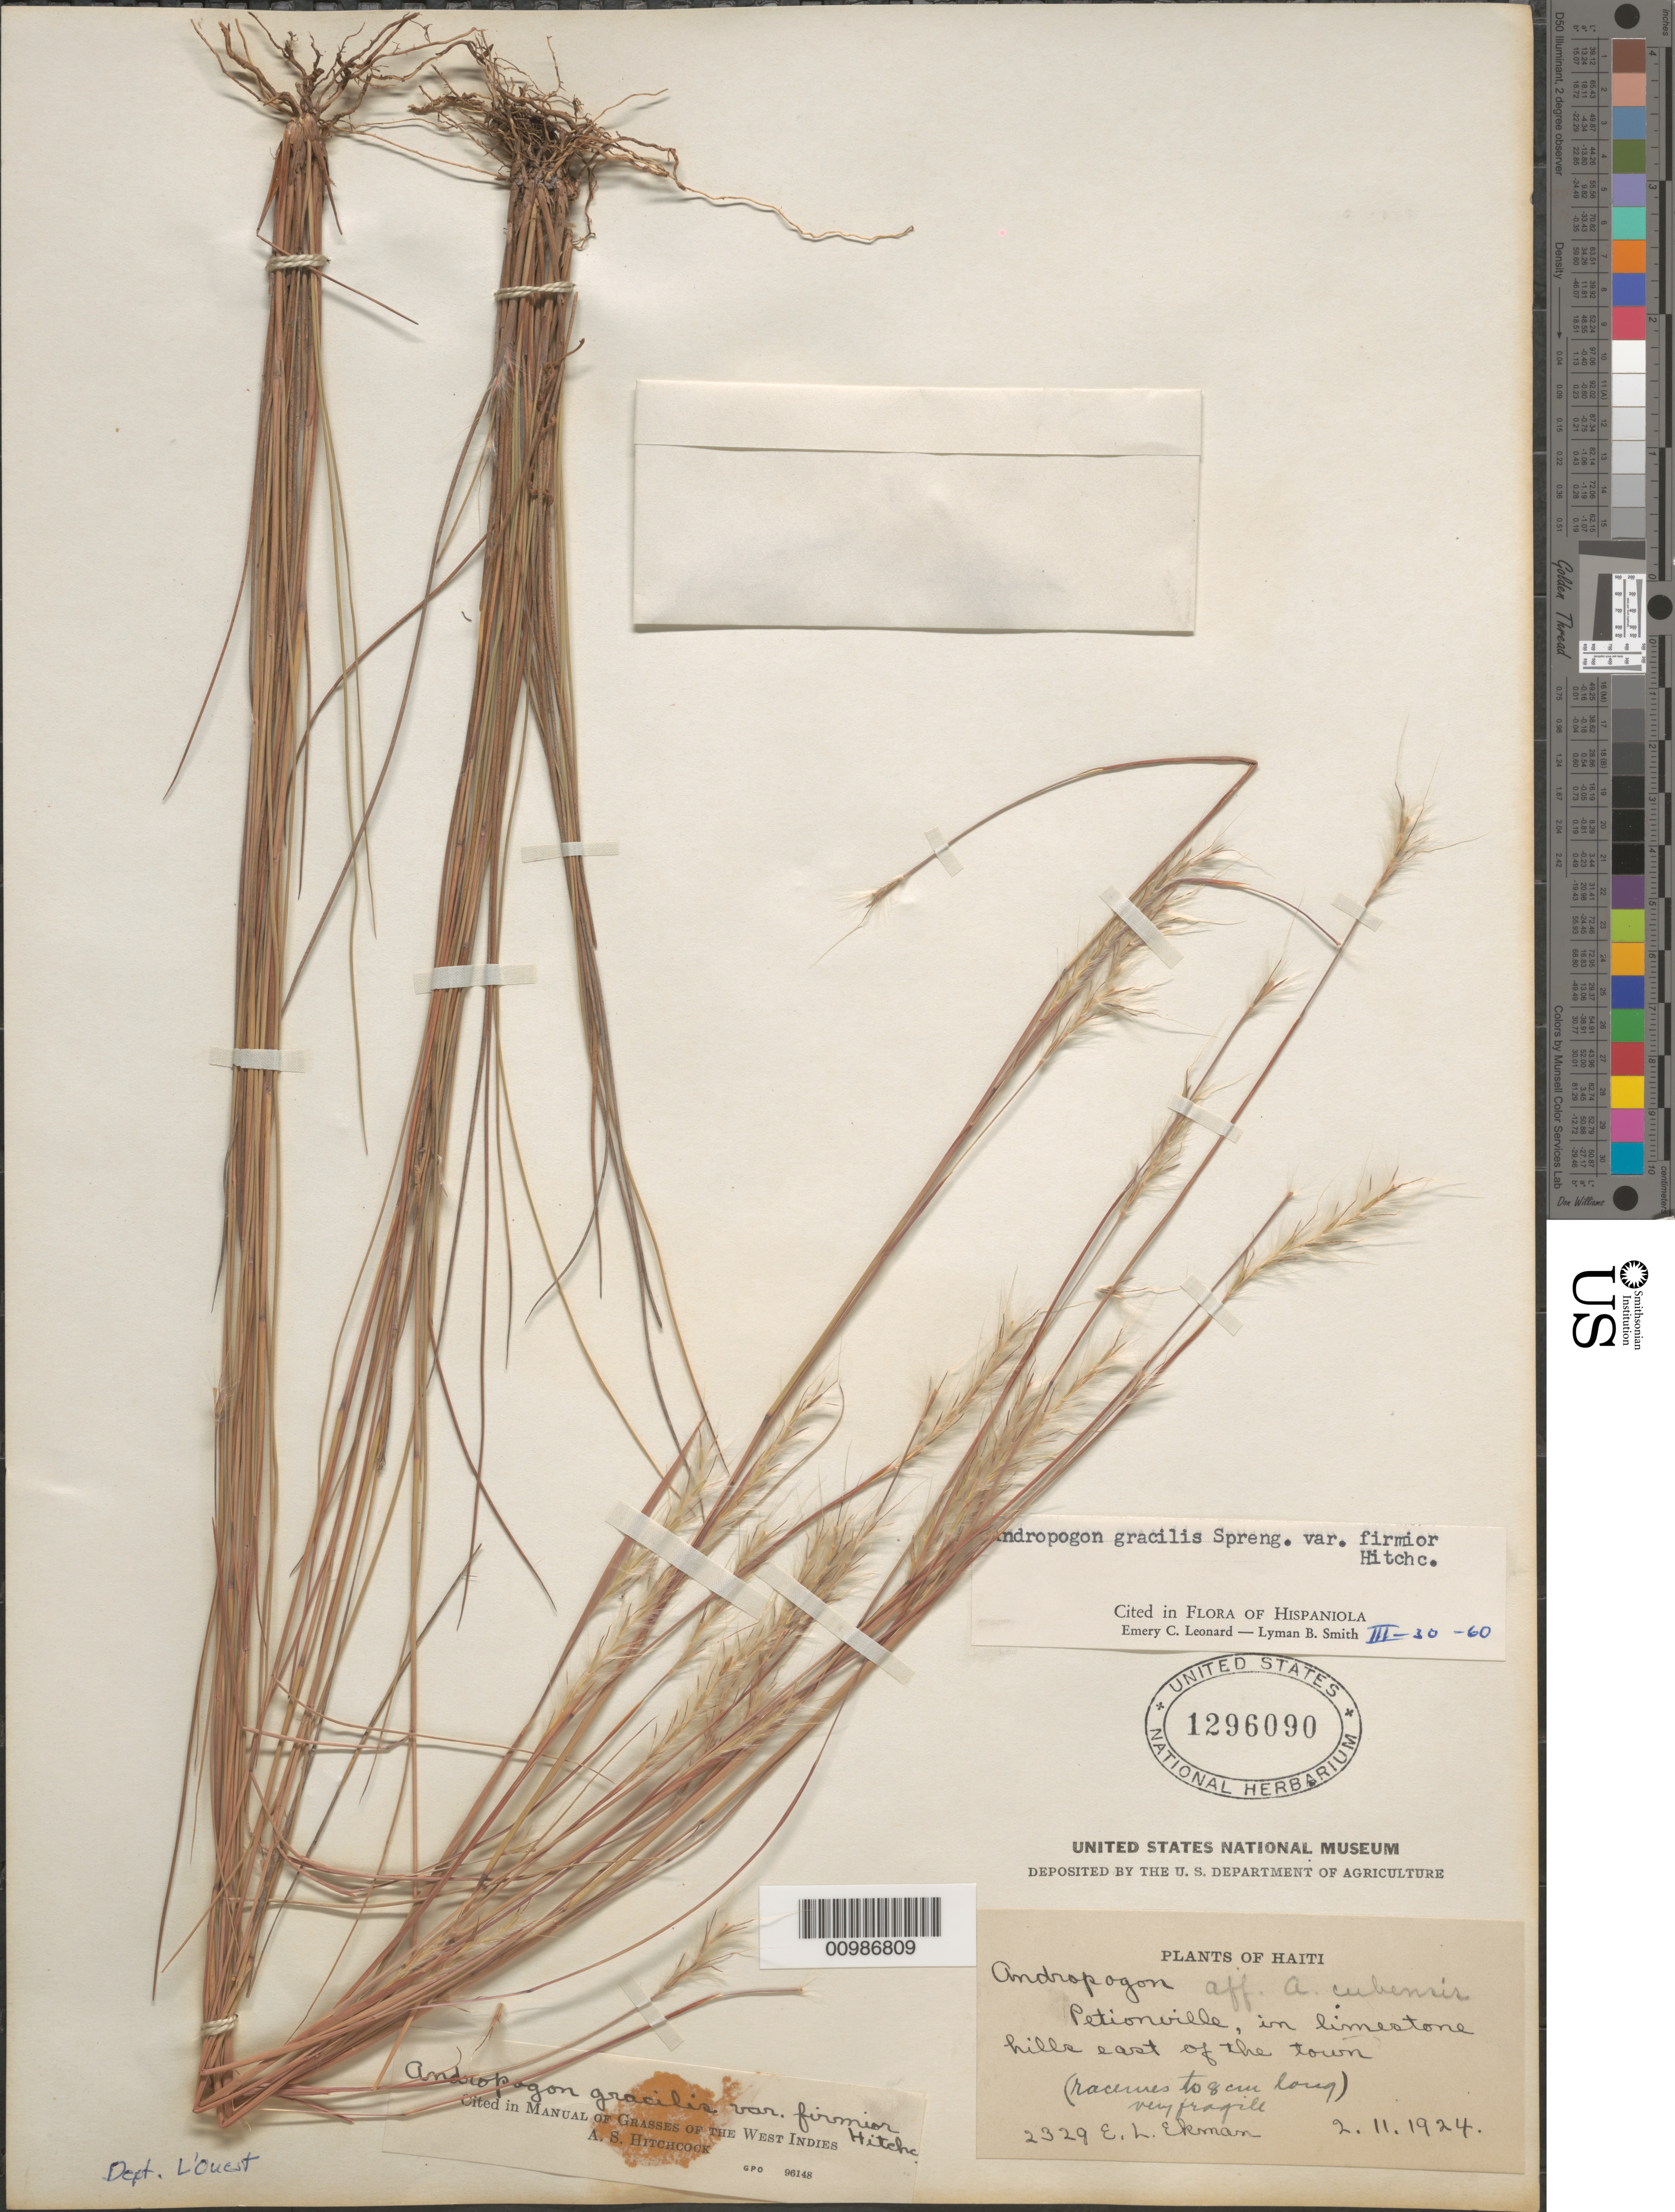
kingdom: Plantae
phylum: Tracheophyta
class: Liliopsida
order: Poales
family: Poaceae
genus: Andropogon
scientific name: Andropogon gracilis var. firmior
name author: Hitchc.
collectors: E. L. Ekman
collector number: H 2329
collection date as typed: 11 Feb 1924 or 02 Nov 1924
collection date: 1924-02-11 or 1924-11-02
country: Haiti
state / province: Óuest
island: Hispaniola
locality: Petionville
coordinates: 0 N, 0 E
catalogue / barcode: US 1296090